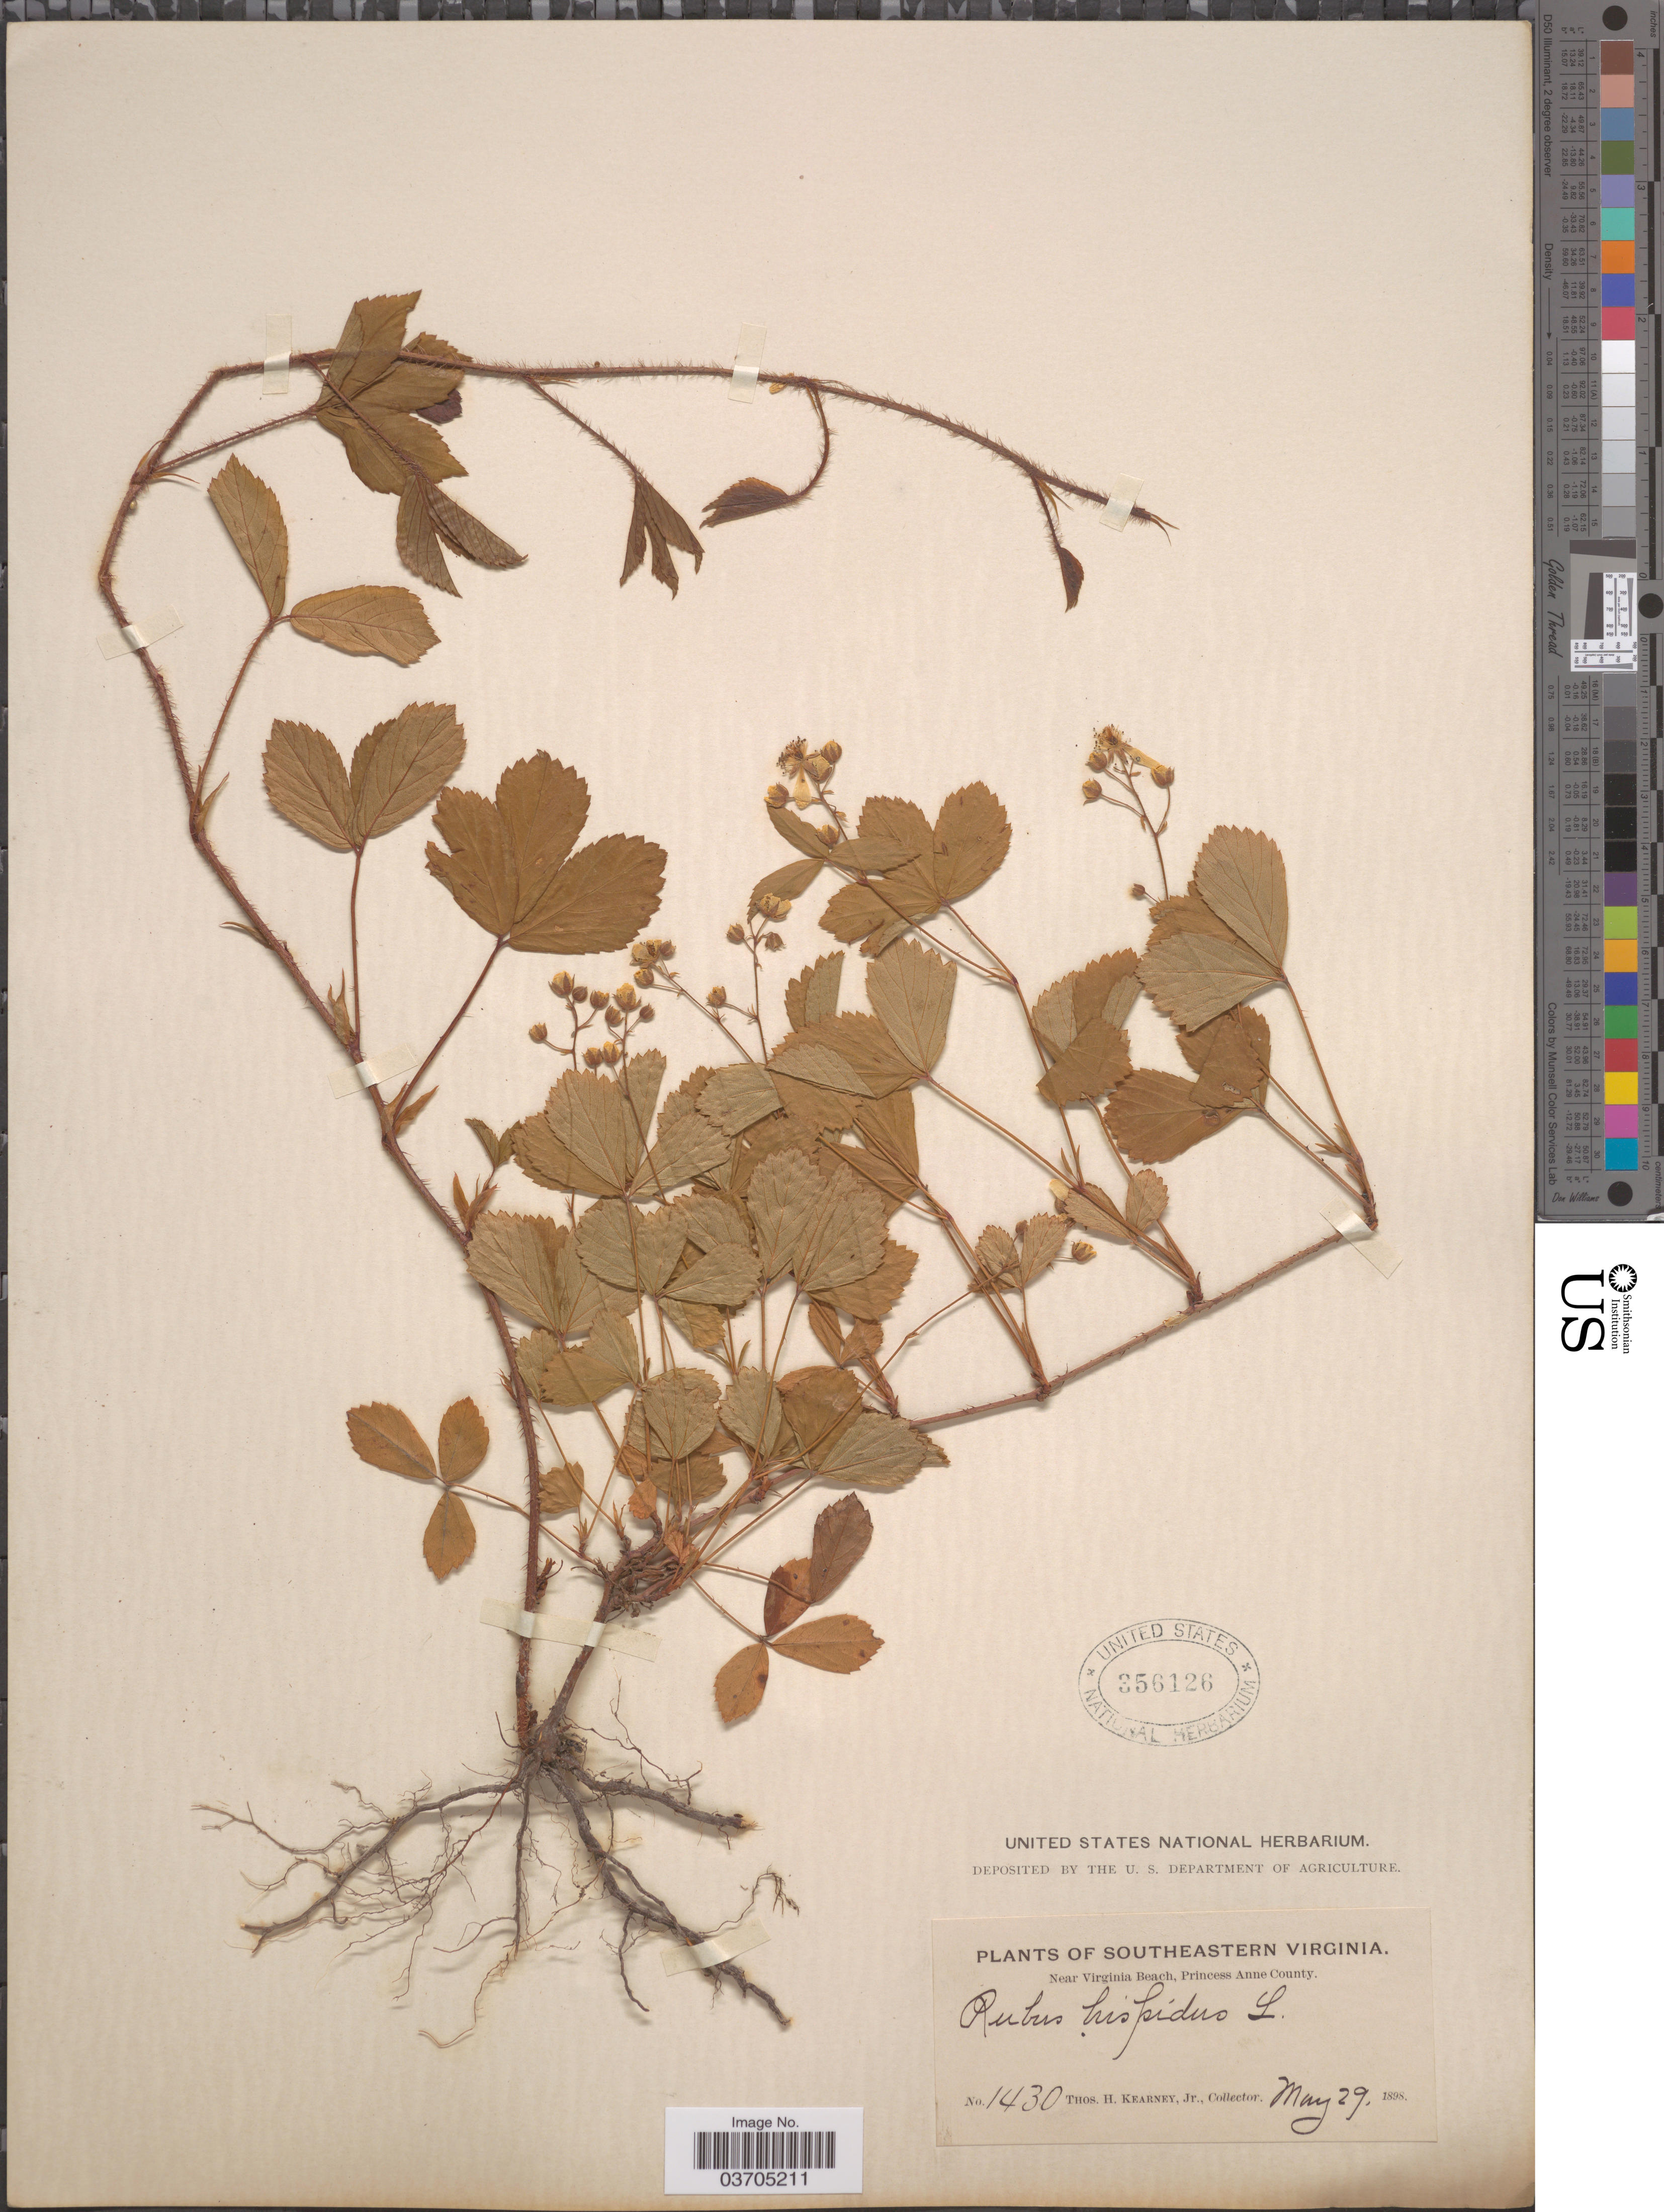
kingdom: Plantae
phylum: Tracheophyta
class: Magnoliopsida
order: Rosales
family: Rosaceae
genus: Rubus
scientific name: Rubus hispidus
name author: L.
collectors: T. H. Kearney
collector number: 1430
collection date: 1898-05-29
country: United States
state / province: Virginia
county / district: City of Virginia Beach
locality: Southeastern Virginia. Near Virginia Beach, Princess Anne (=historic county name) County.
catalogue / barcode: US 356126